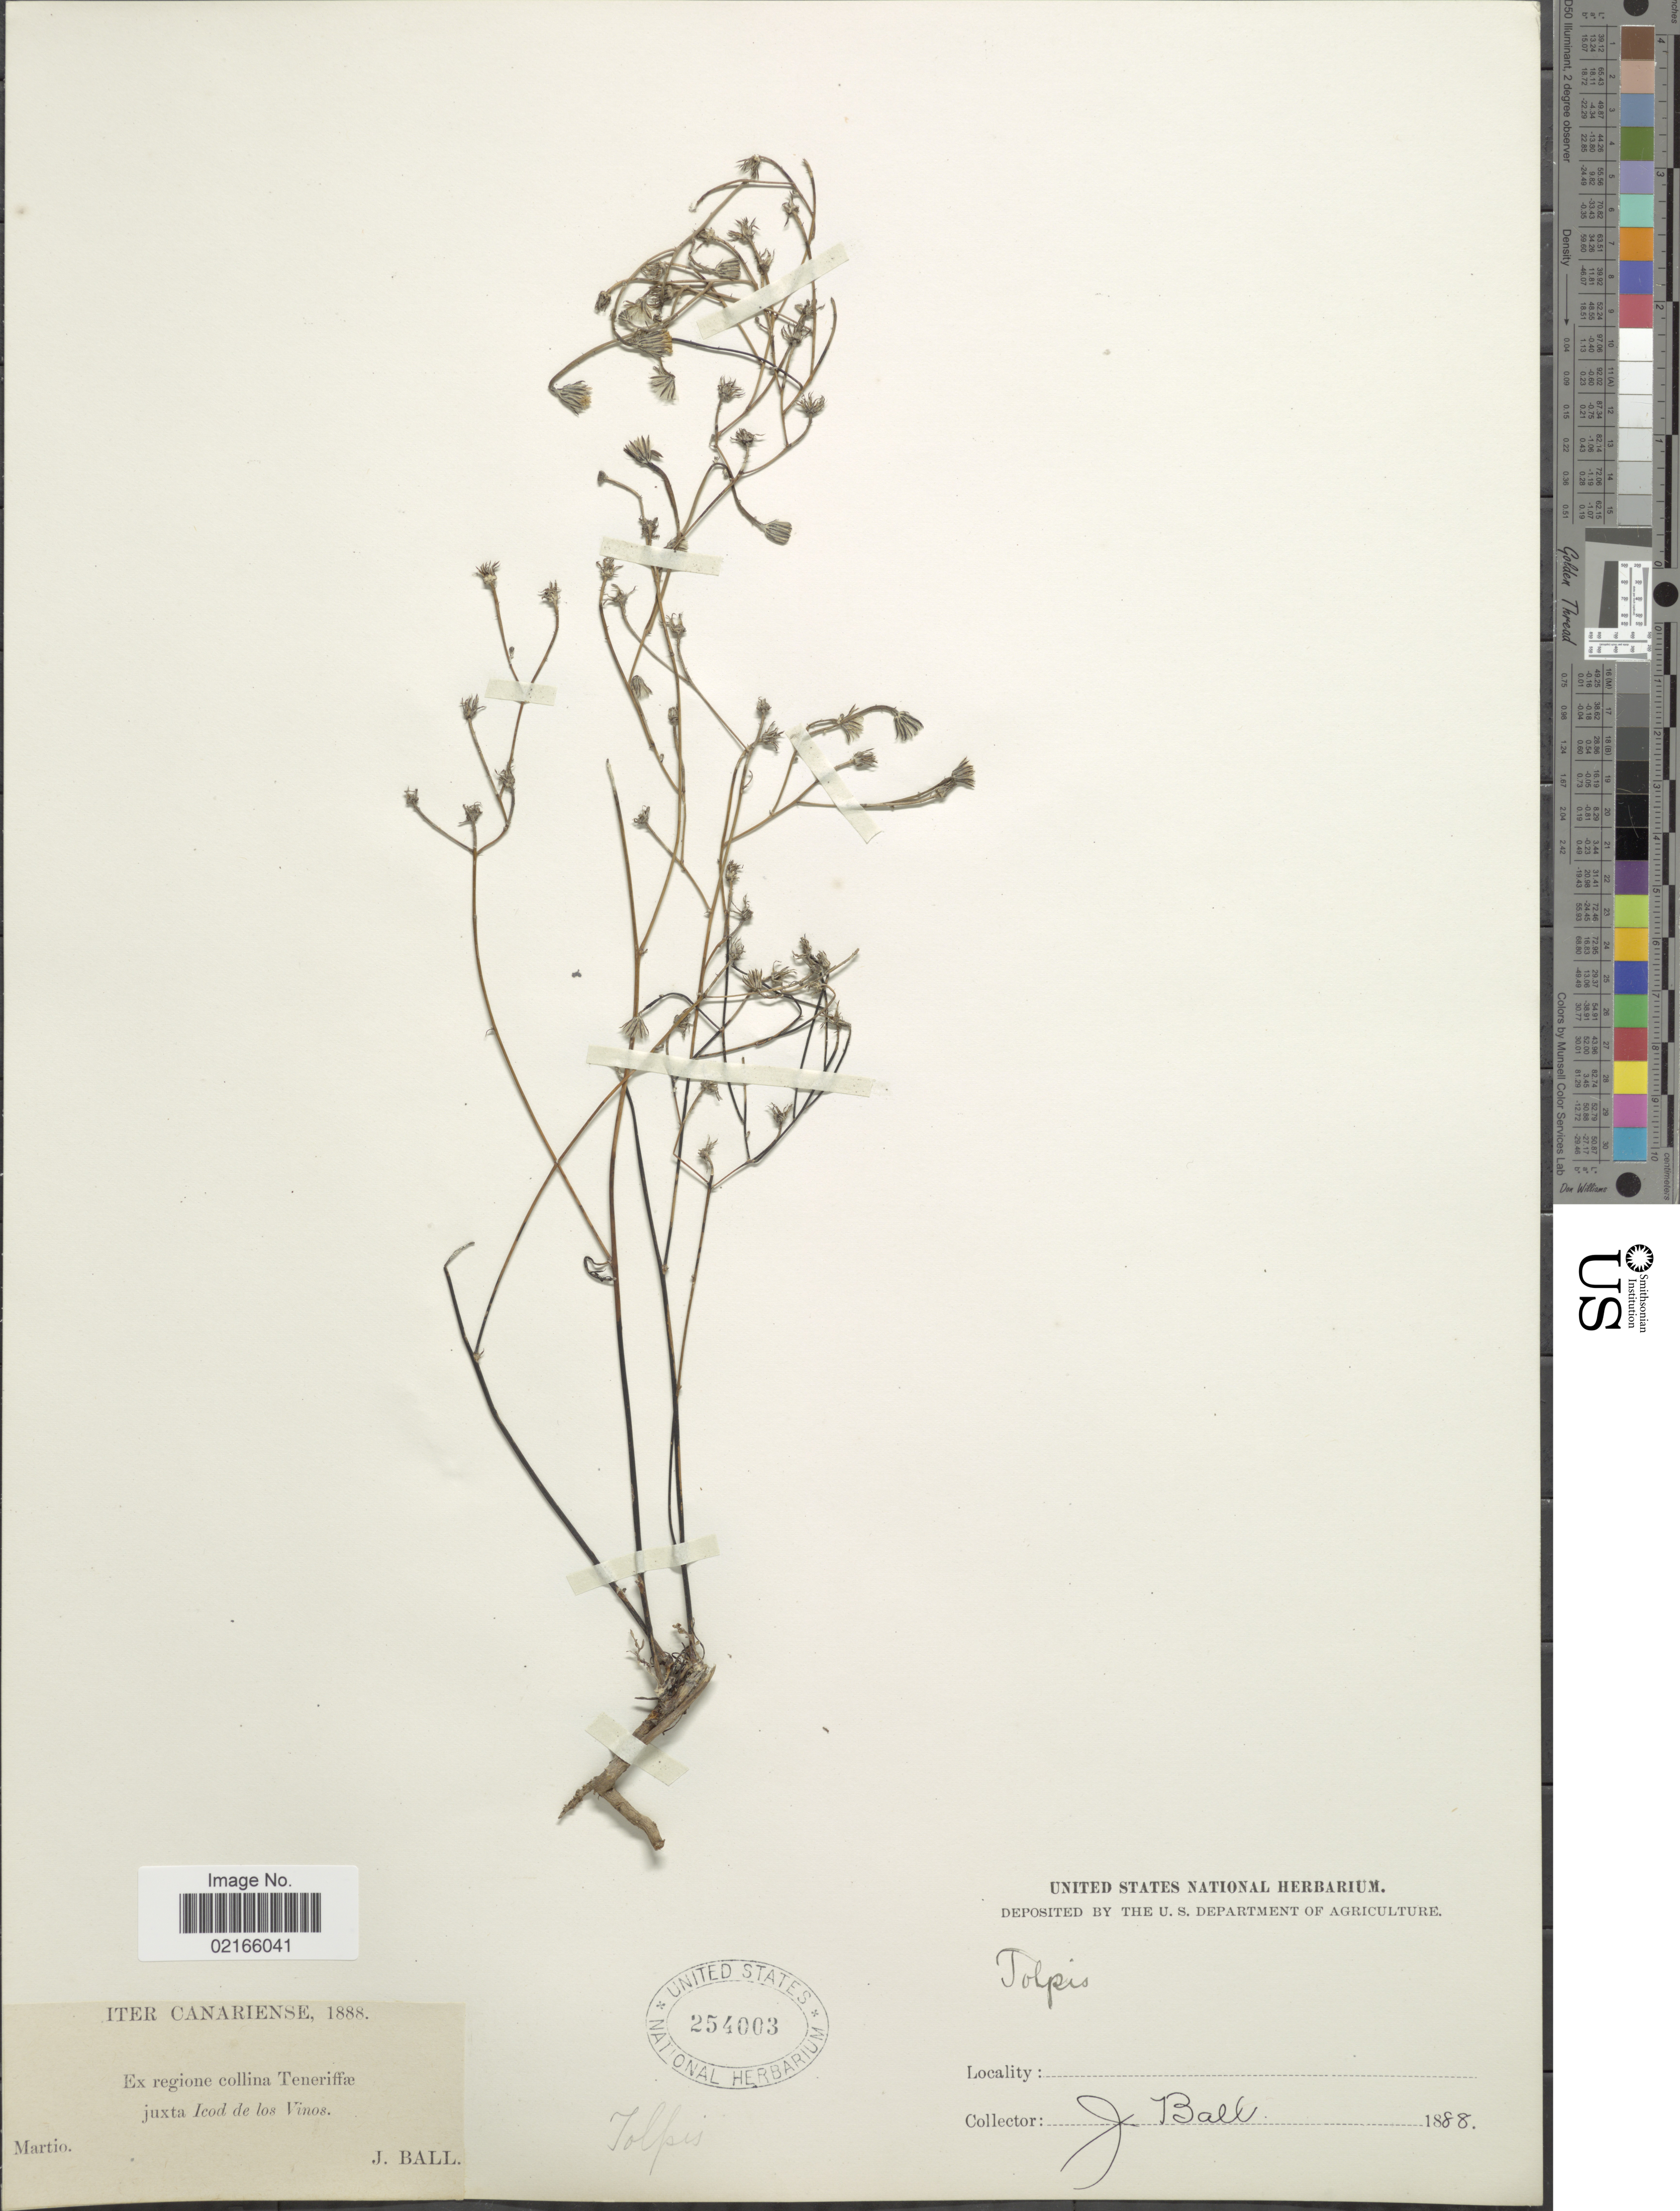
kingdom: Plantae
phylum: Tracheophyta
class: Magnoliopsida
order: Asterales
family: Asteraceae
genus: Tolpis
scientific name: Tolpis coronopifolia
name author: (Desf.) Biv.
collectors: J. Ball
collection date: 1888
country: Spain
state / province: Canarias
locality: Ex regione collina Teneriffe, juxta Icod de los Vibnos, Martio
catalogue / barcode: US 254003